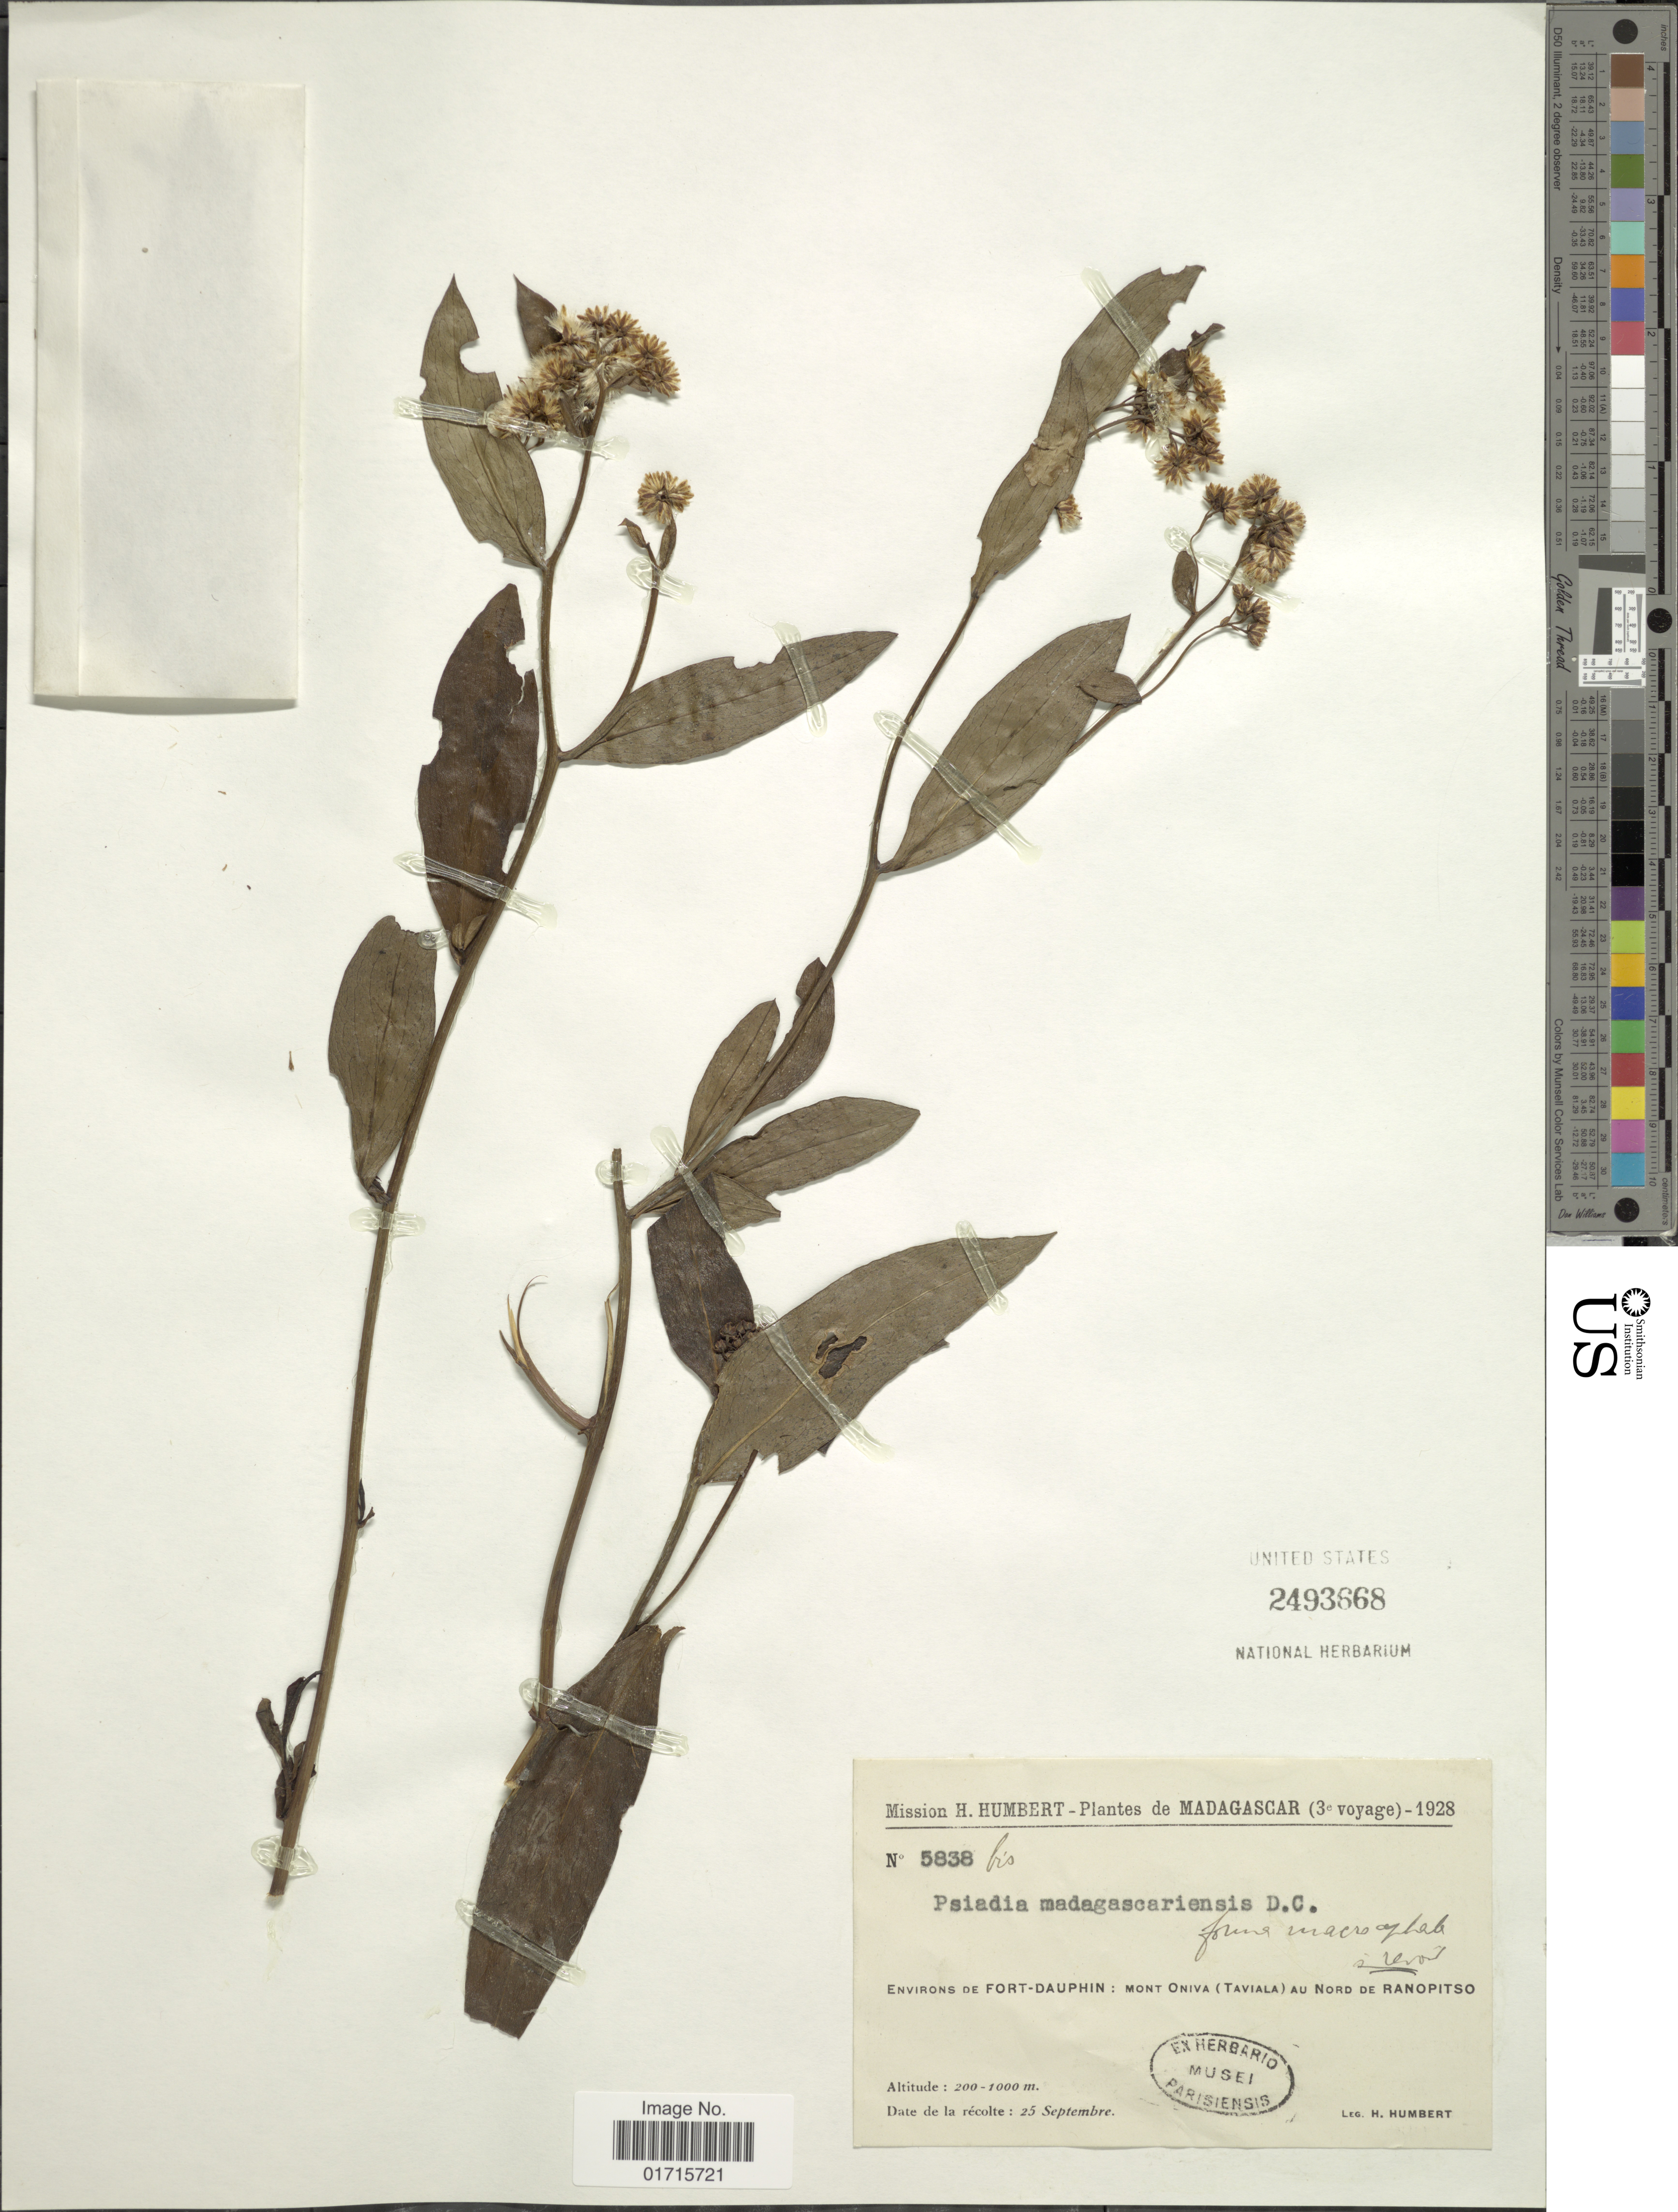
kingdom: Plantae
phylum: Tracheophyta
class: Magnoliopsida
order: Asterales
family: Asteraceae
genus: Psiadia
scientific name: Psiadia madagascariensis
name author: (Lam.) DC.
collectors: H. Humbert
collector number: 5838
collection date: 1928-09-25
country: Madagascar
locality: Environs de Fort-Dauphin: Mont Oniva (Taviala) Au Nord de Ranopitso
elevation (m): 200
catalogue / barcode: US 2493668